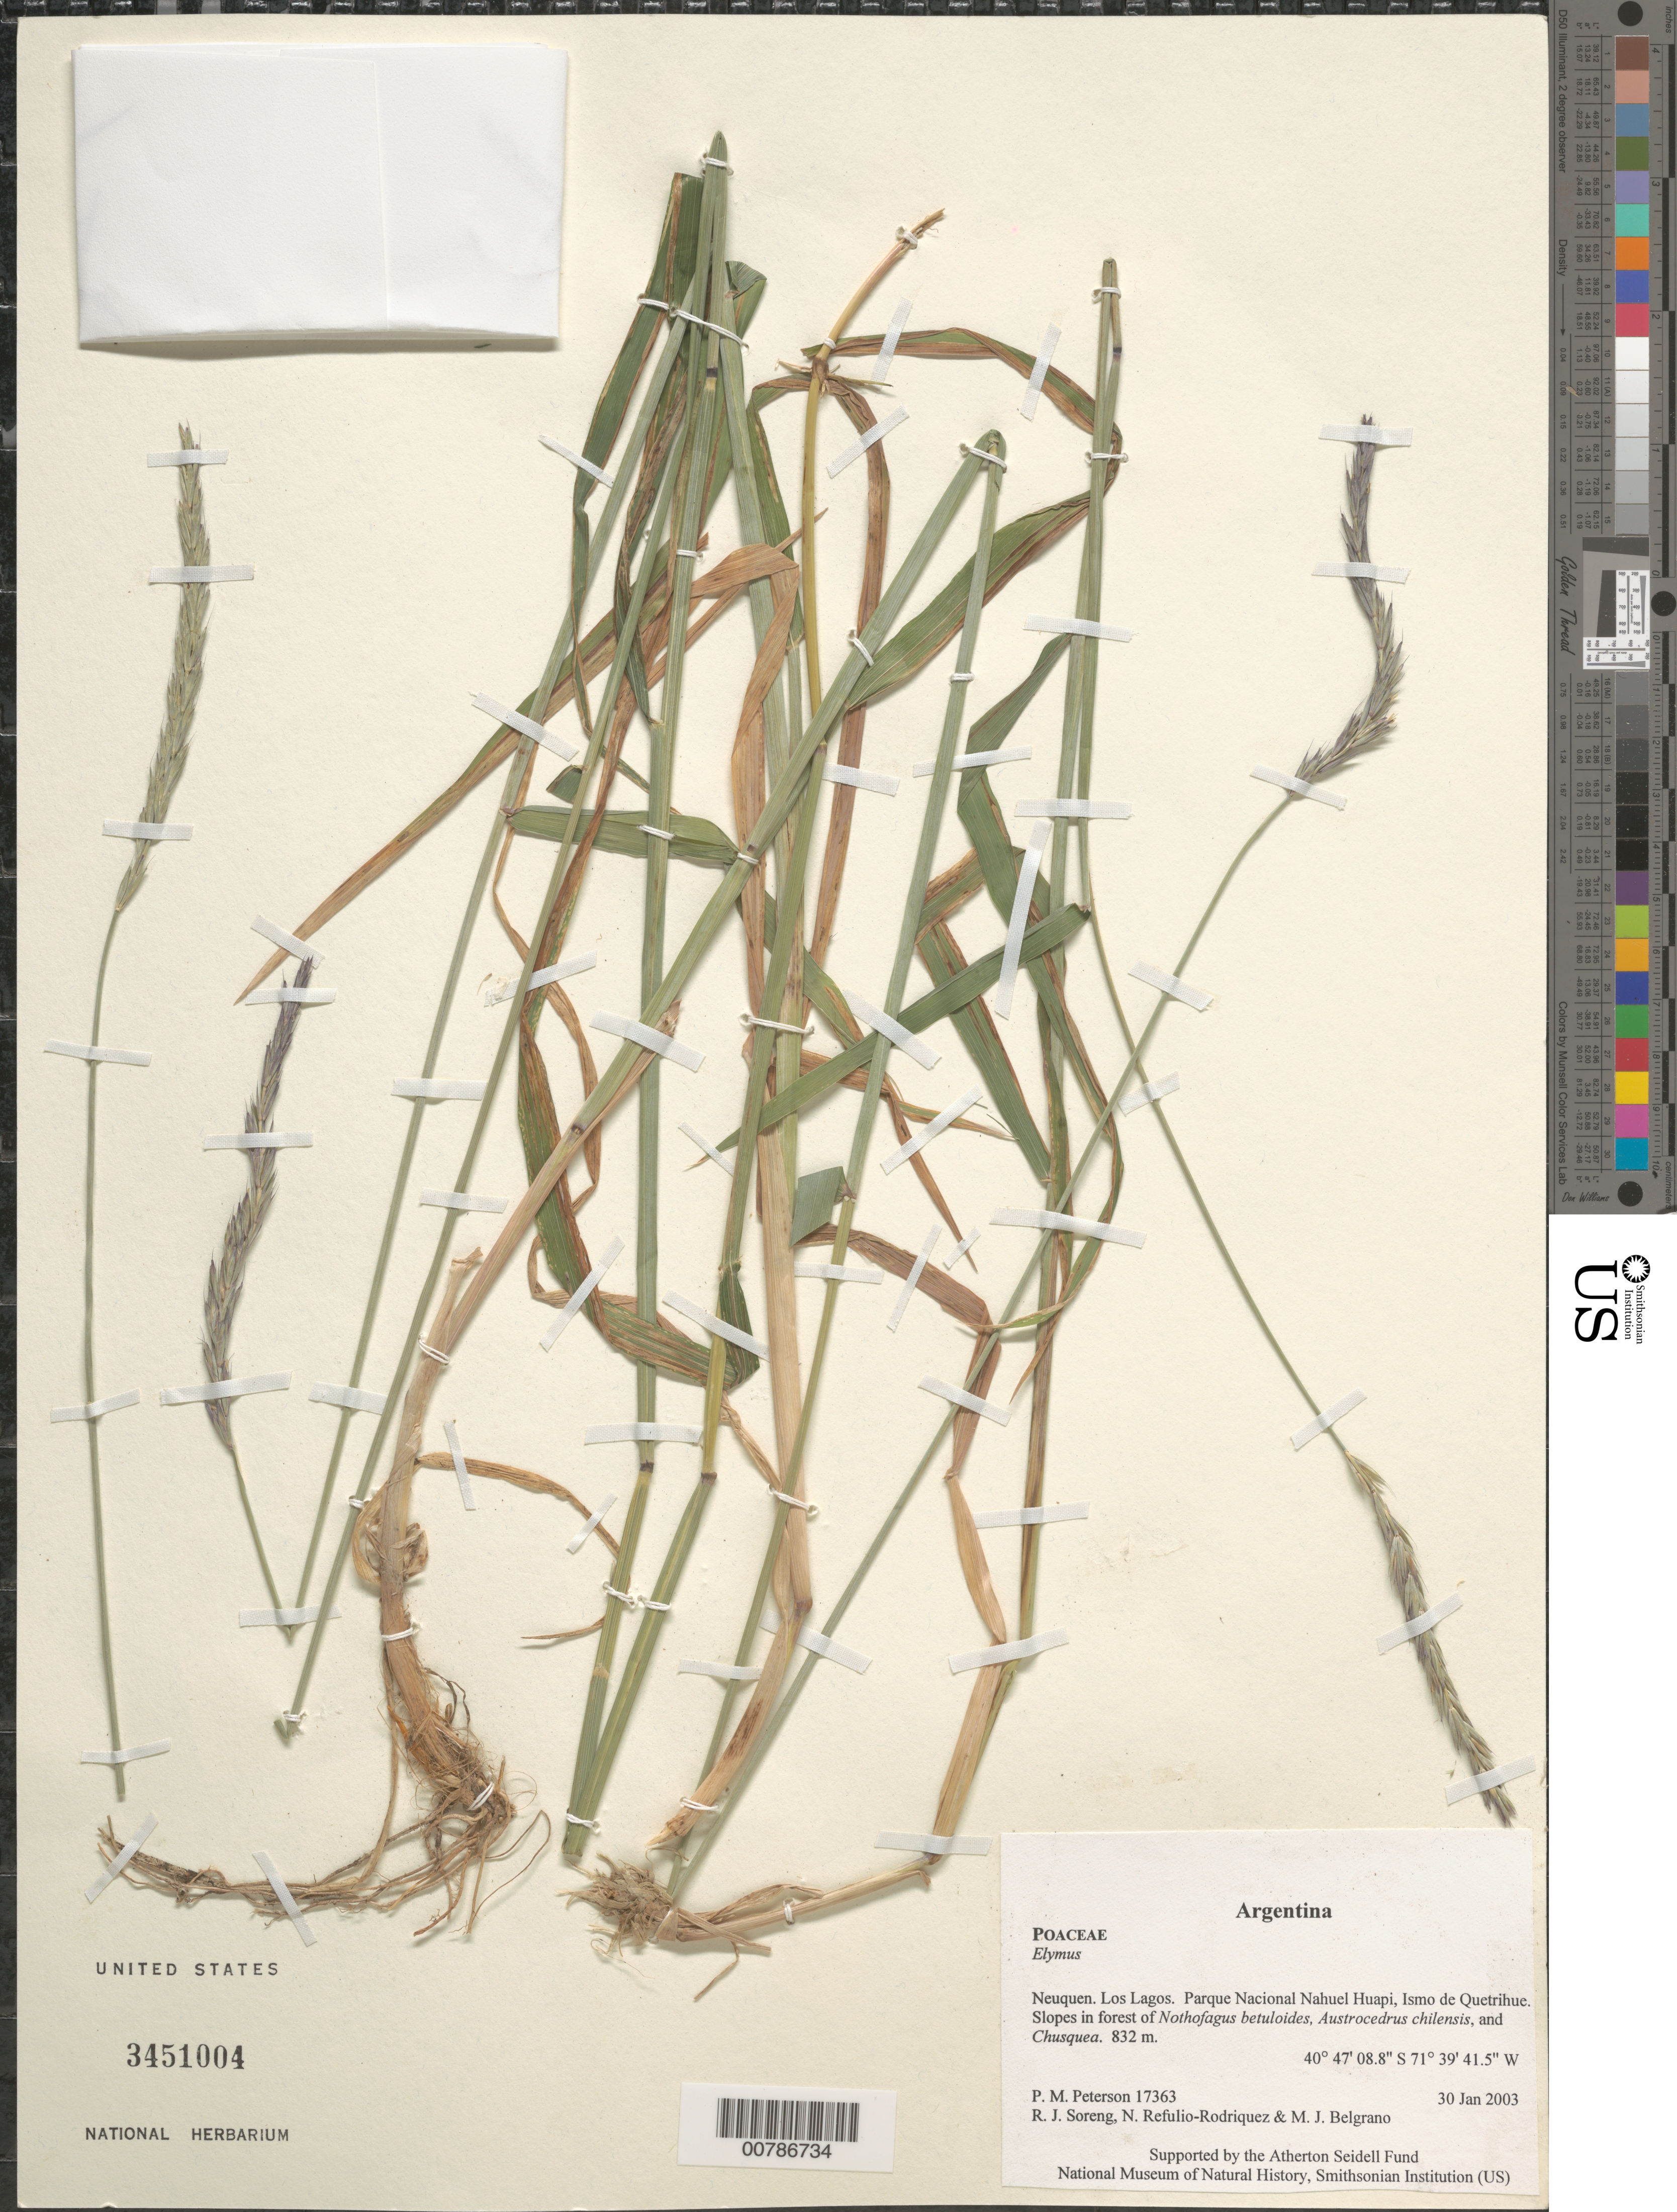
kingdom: Plantae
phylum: Tracheophyta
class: Liliopsida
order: Poales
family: Poaceae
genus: Elymus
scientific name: Elymus sp.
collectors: P. M. Peterson, R. J. Soreng, N. Refulio-Rodríguez & M. Belgrano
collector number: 17363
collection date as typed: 30 Jan 2003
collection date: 2003-01-30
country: Argentina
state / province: Neuquen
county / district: Los Lagos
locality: Parque Nacional Nahuel Huapi, Ismo de Quetrihue. Slopes in forest of Nothofagus betuloides, Austrocedrus chilensis, and Chusquea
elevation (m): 832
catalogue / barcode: US 3451004